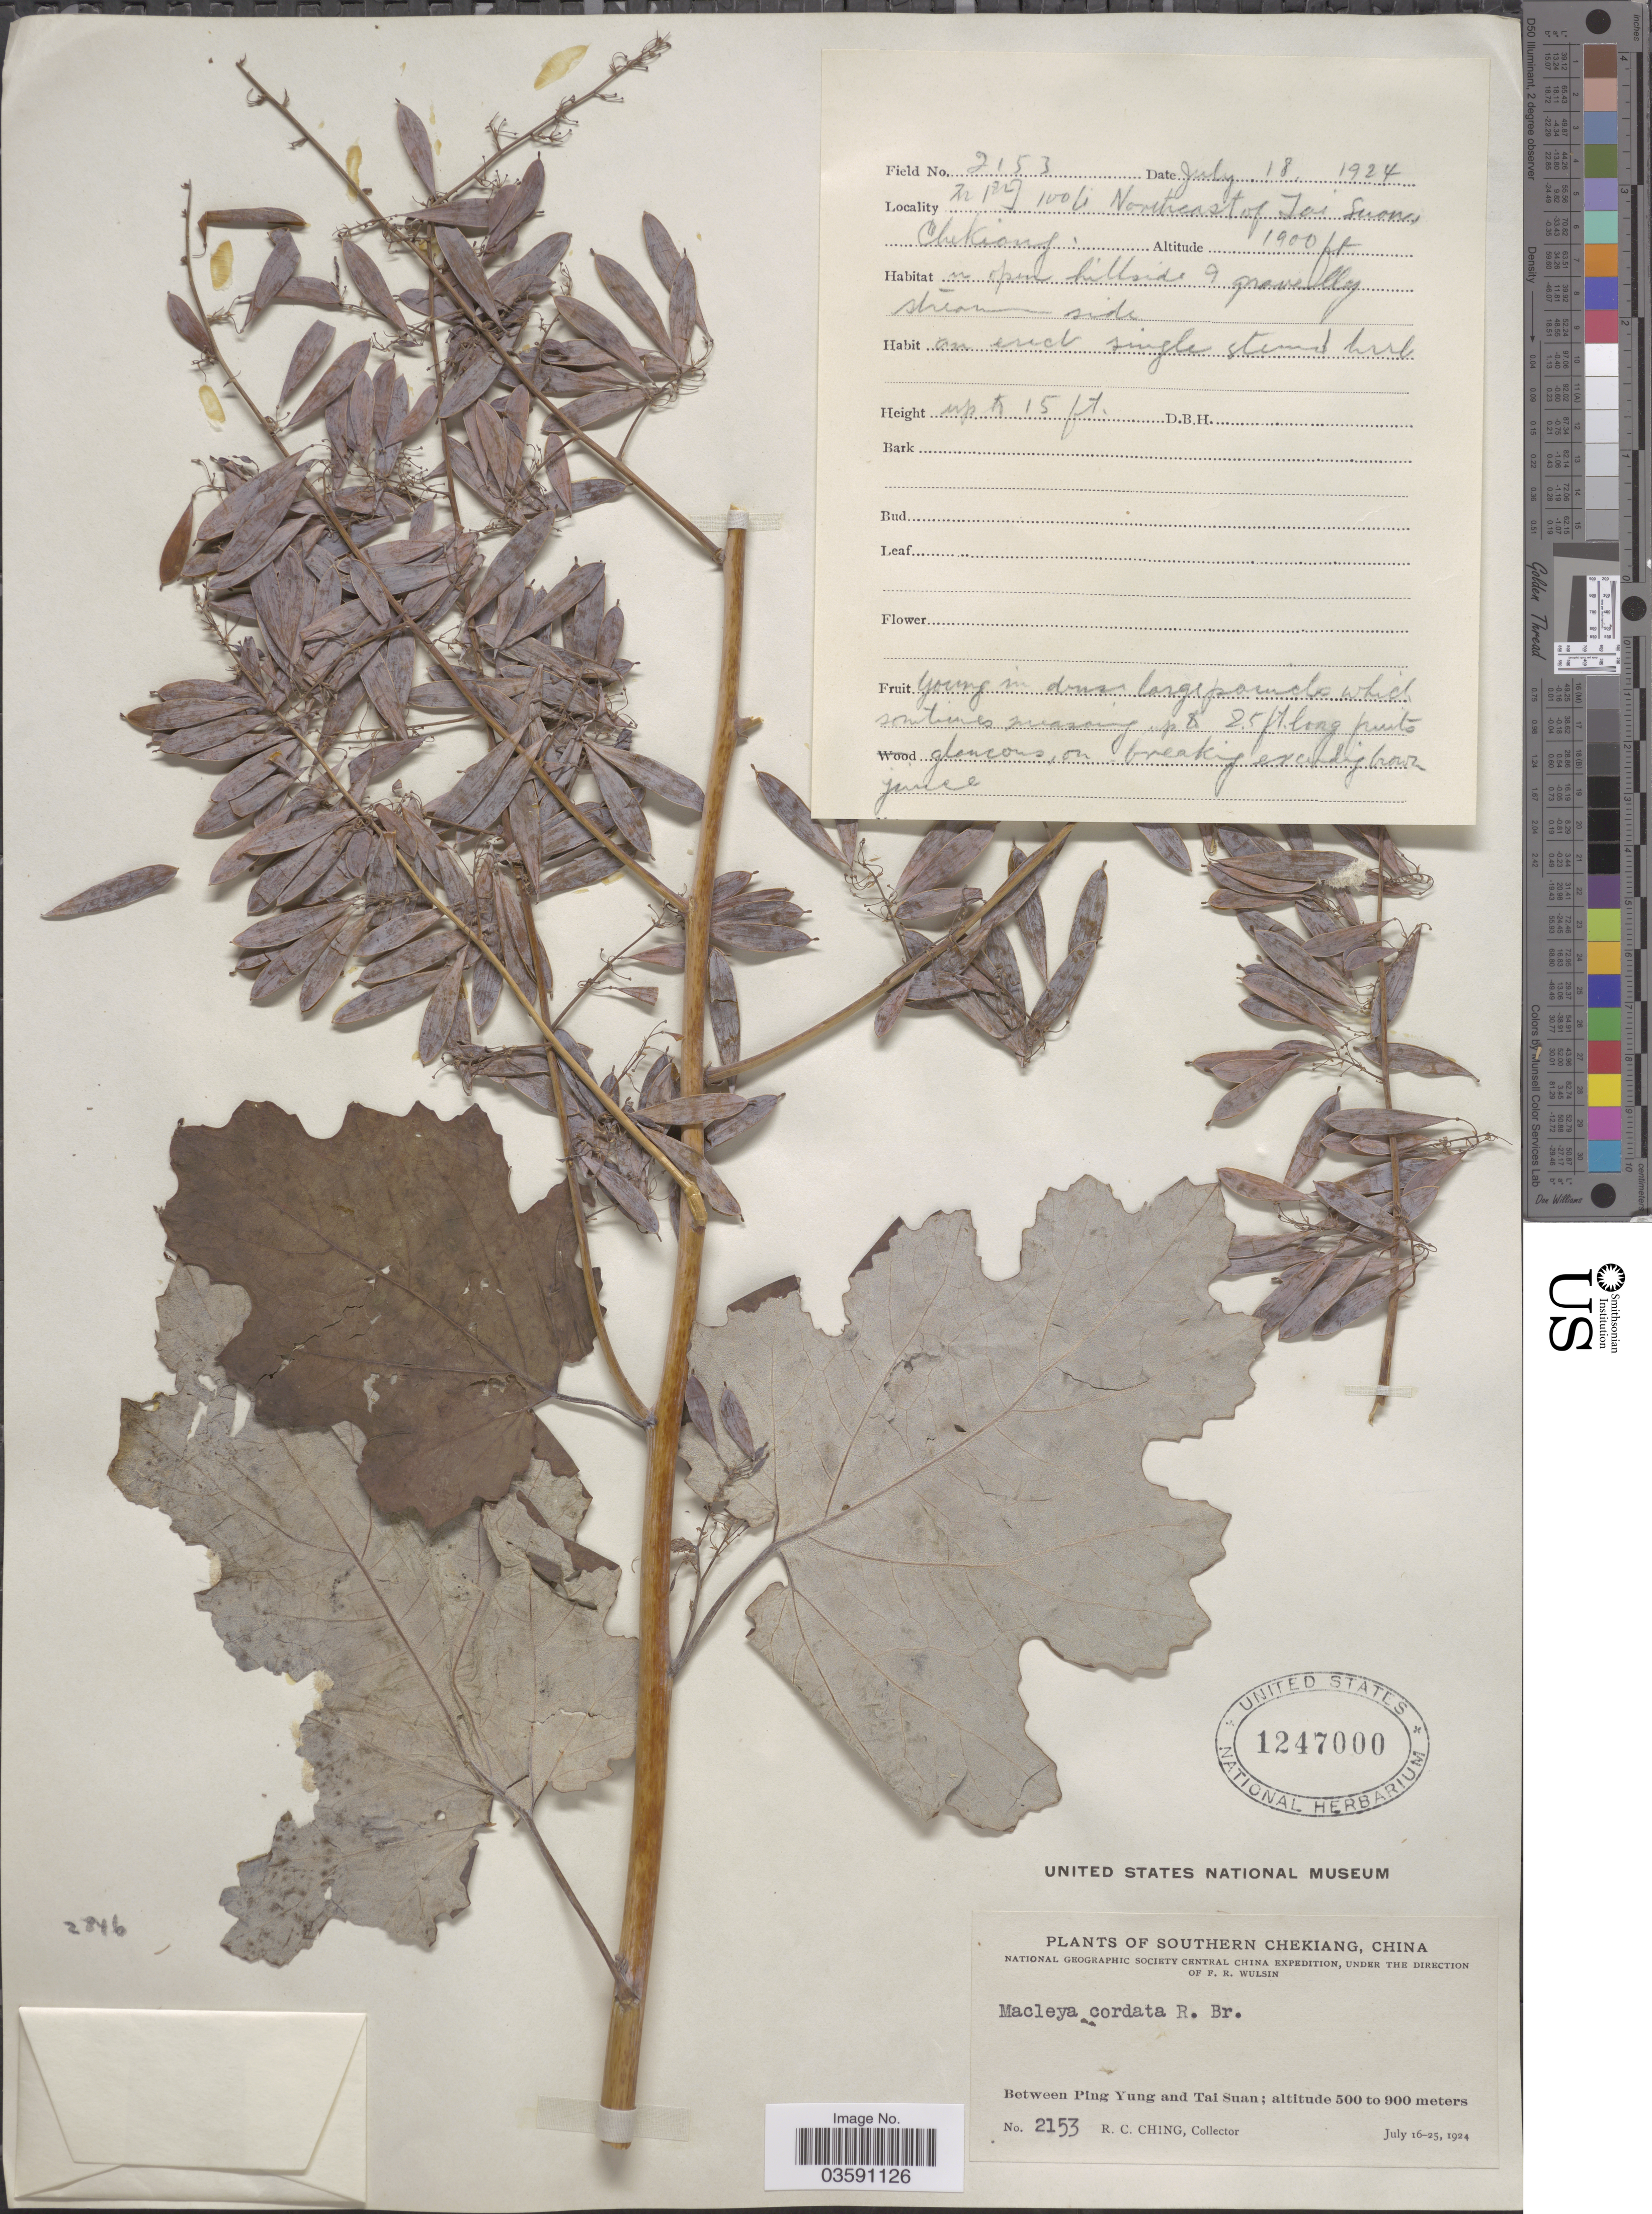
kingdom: Plantae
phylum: Tracheophyta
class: Magnoliopsida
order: Ranunculales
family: Papaveraceae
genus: Macleaya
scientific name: Macleaya cordata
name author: (Willd.) R. Br.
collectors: R. C. Ching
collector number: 2153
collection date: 1924-07-18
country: China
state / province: Zhejiang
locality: Between Ping Yung and Tai Suan. 100 Li Northeast of Tai Suan.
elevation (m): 579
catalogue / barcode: US 1247000